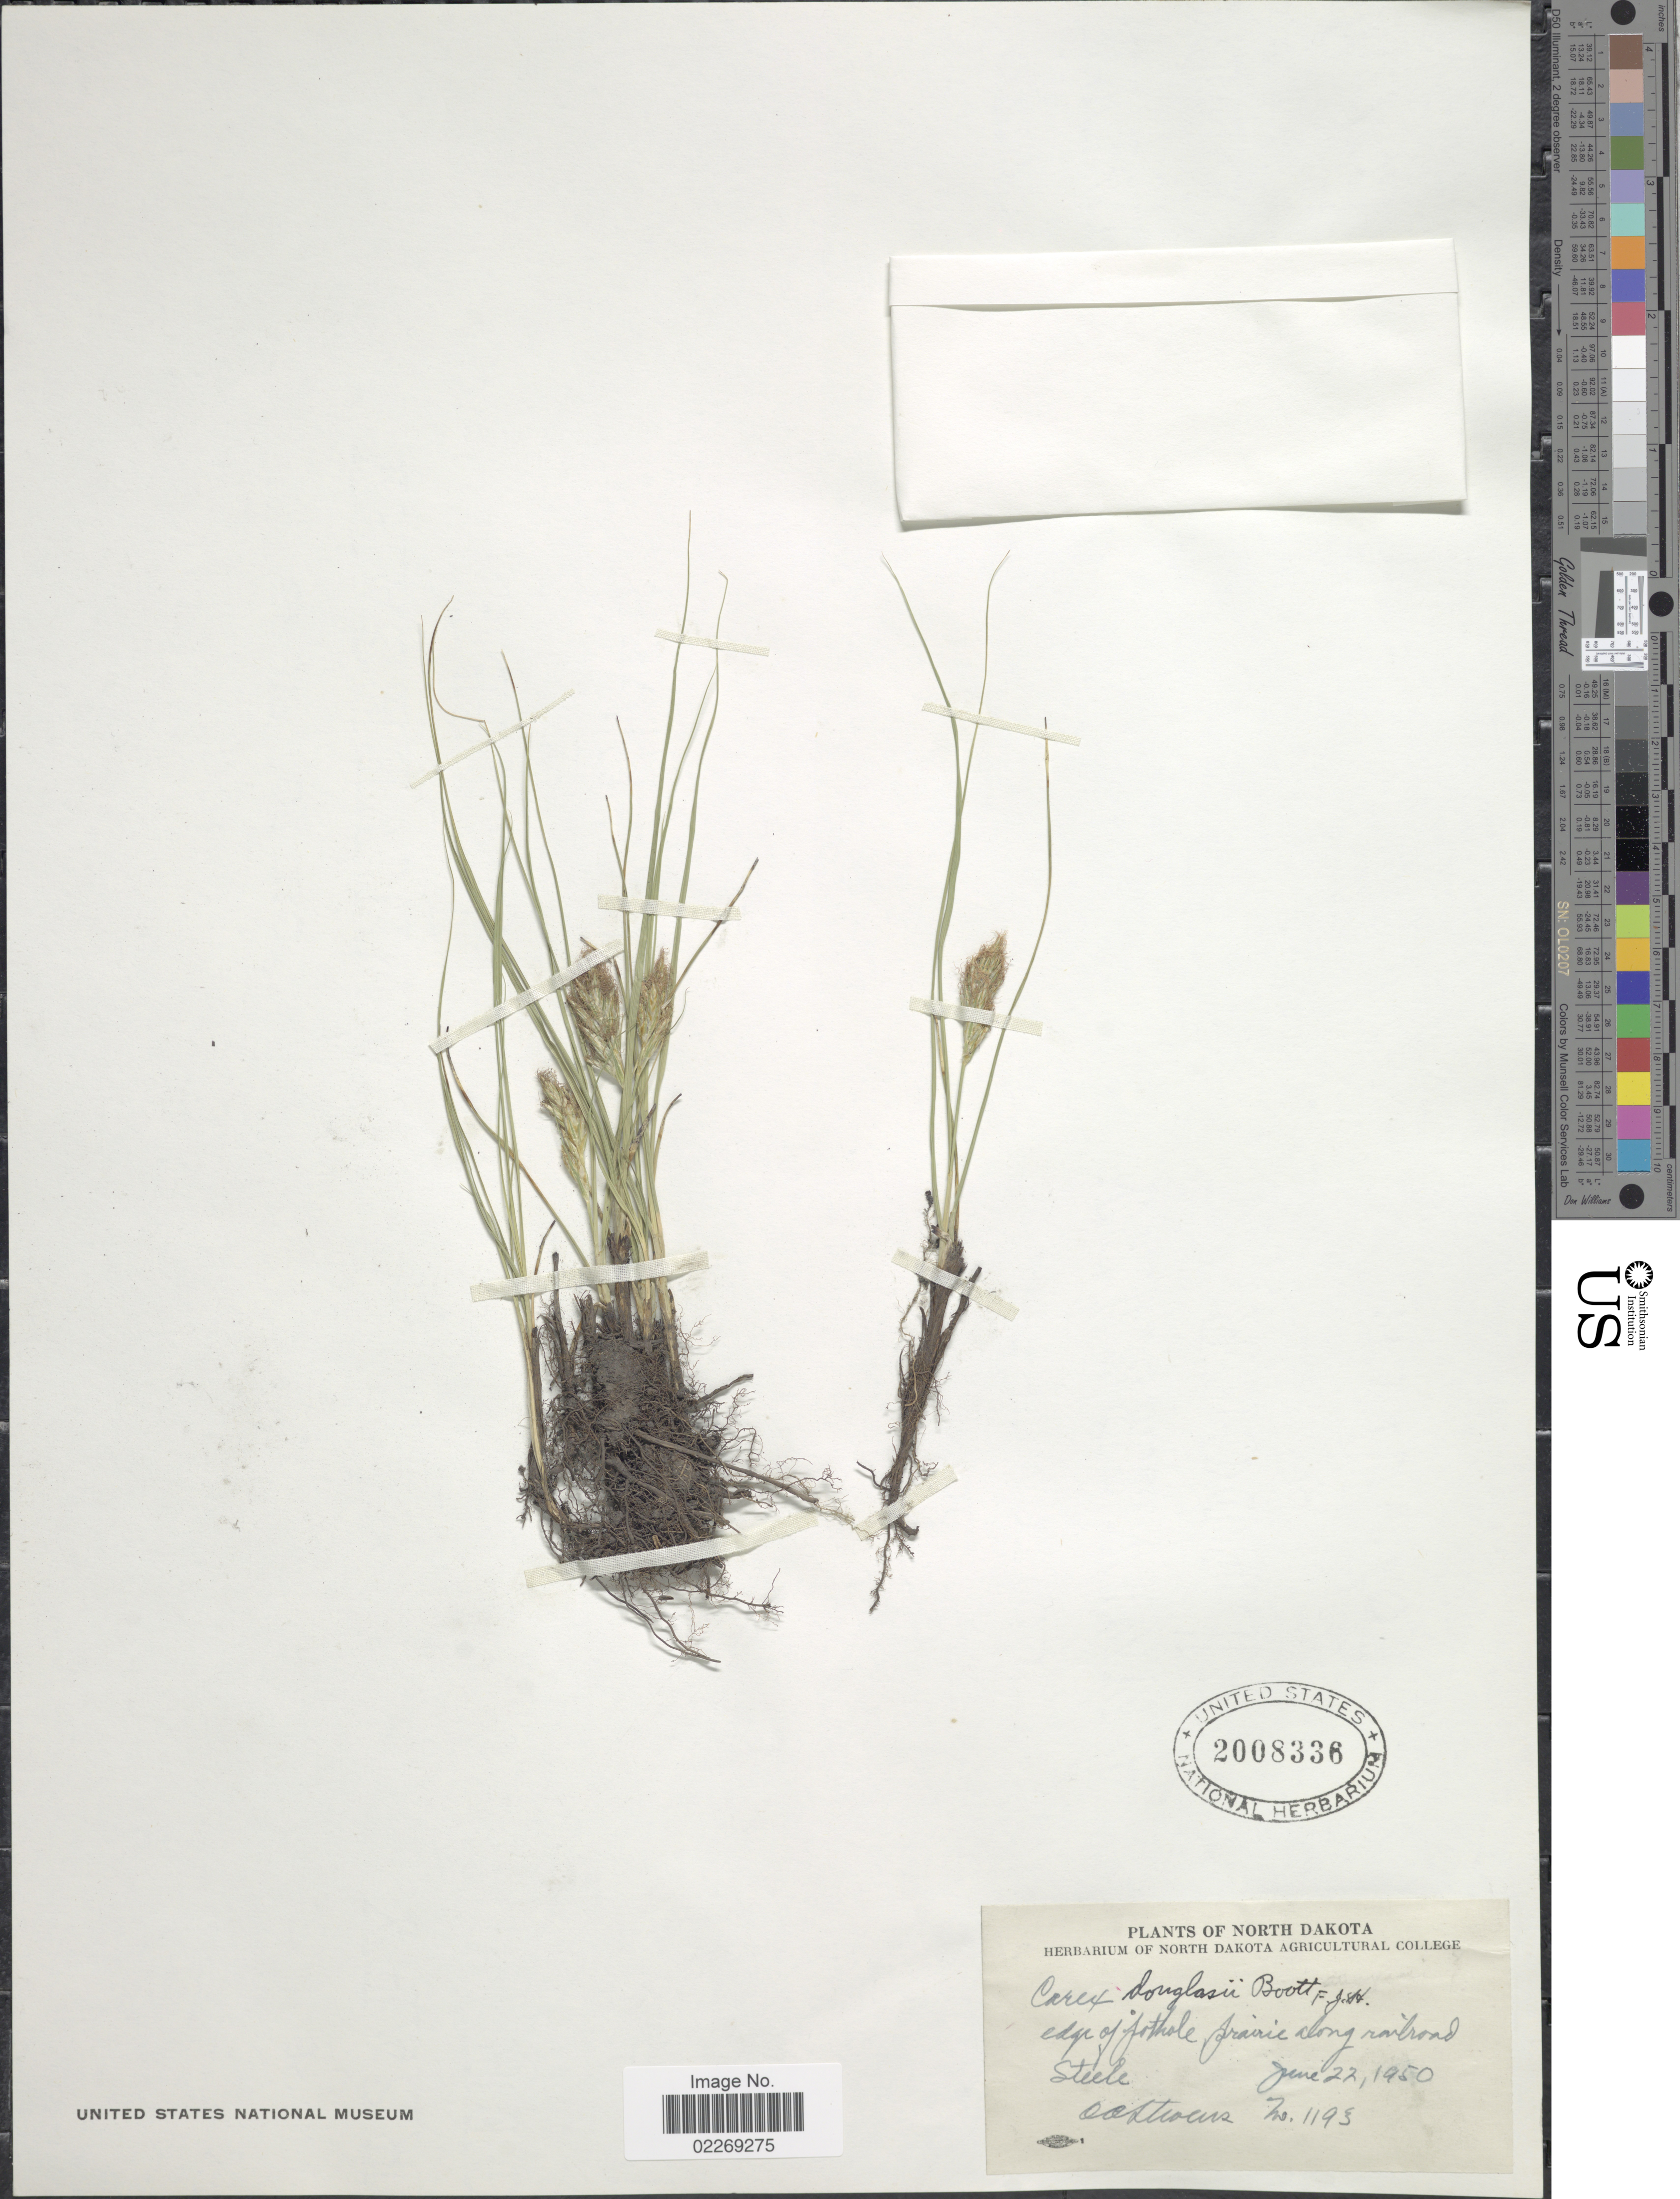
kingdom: Plantae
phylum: Tracheophyta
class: Liliopsida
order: Poales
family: Cyperaceae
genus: Carex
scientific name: Carex douglasii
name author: Boott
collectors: O. A. Stevens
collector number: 1193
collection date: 1950-06-22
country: United States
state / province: North Dakota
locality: Edge of pothole, prairie along railroad. Steele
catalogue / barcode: US 2008336